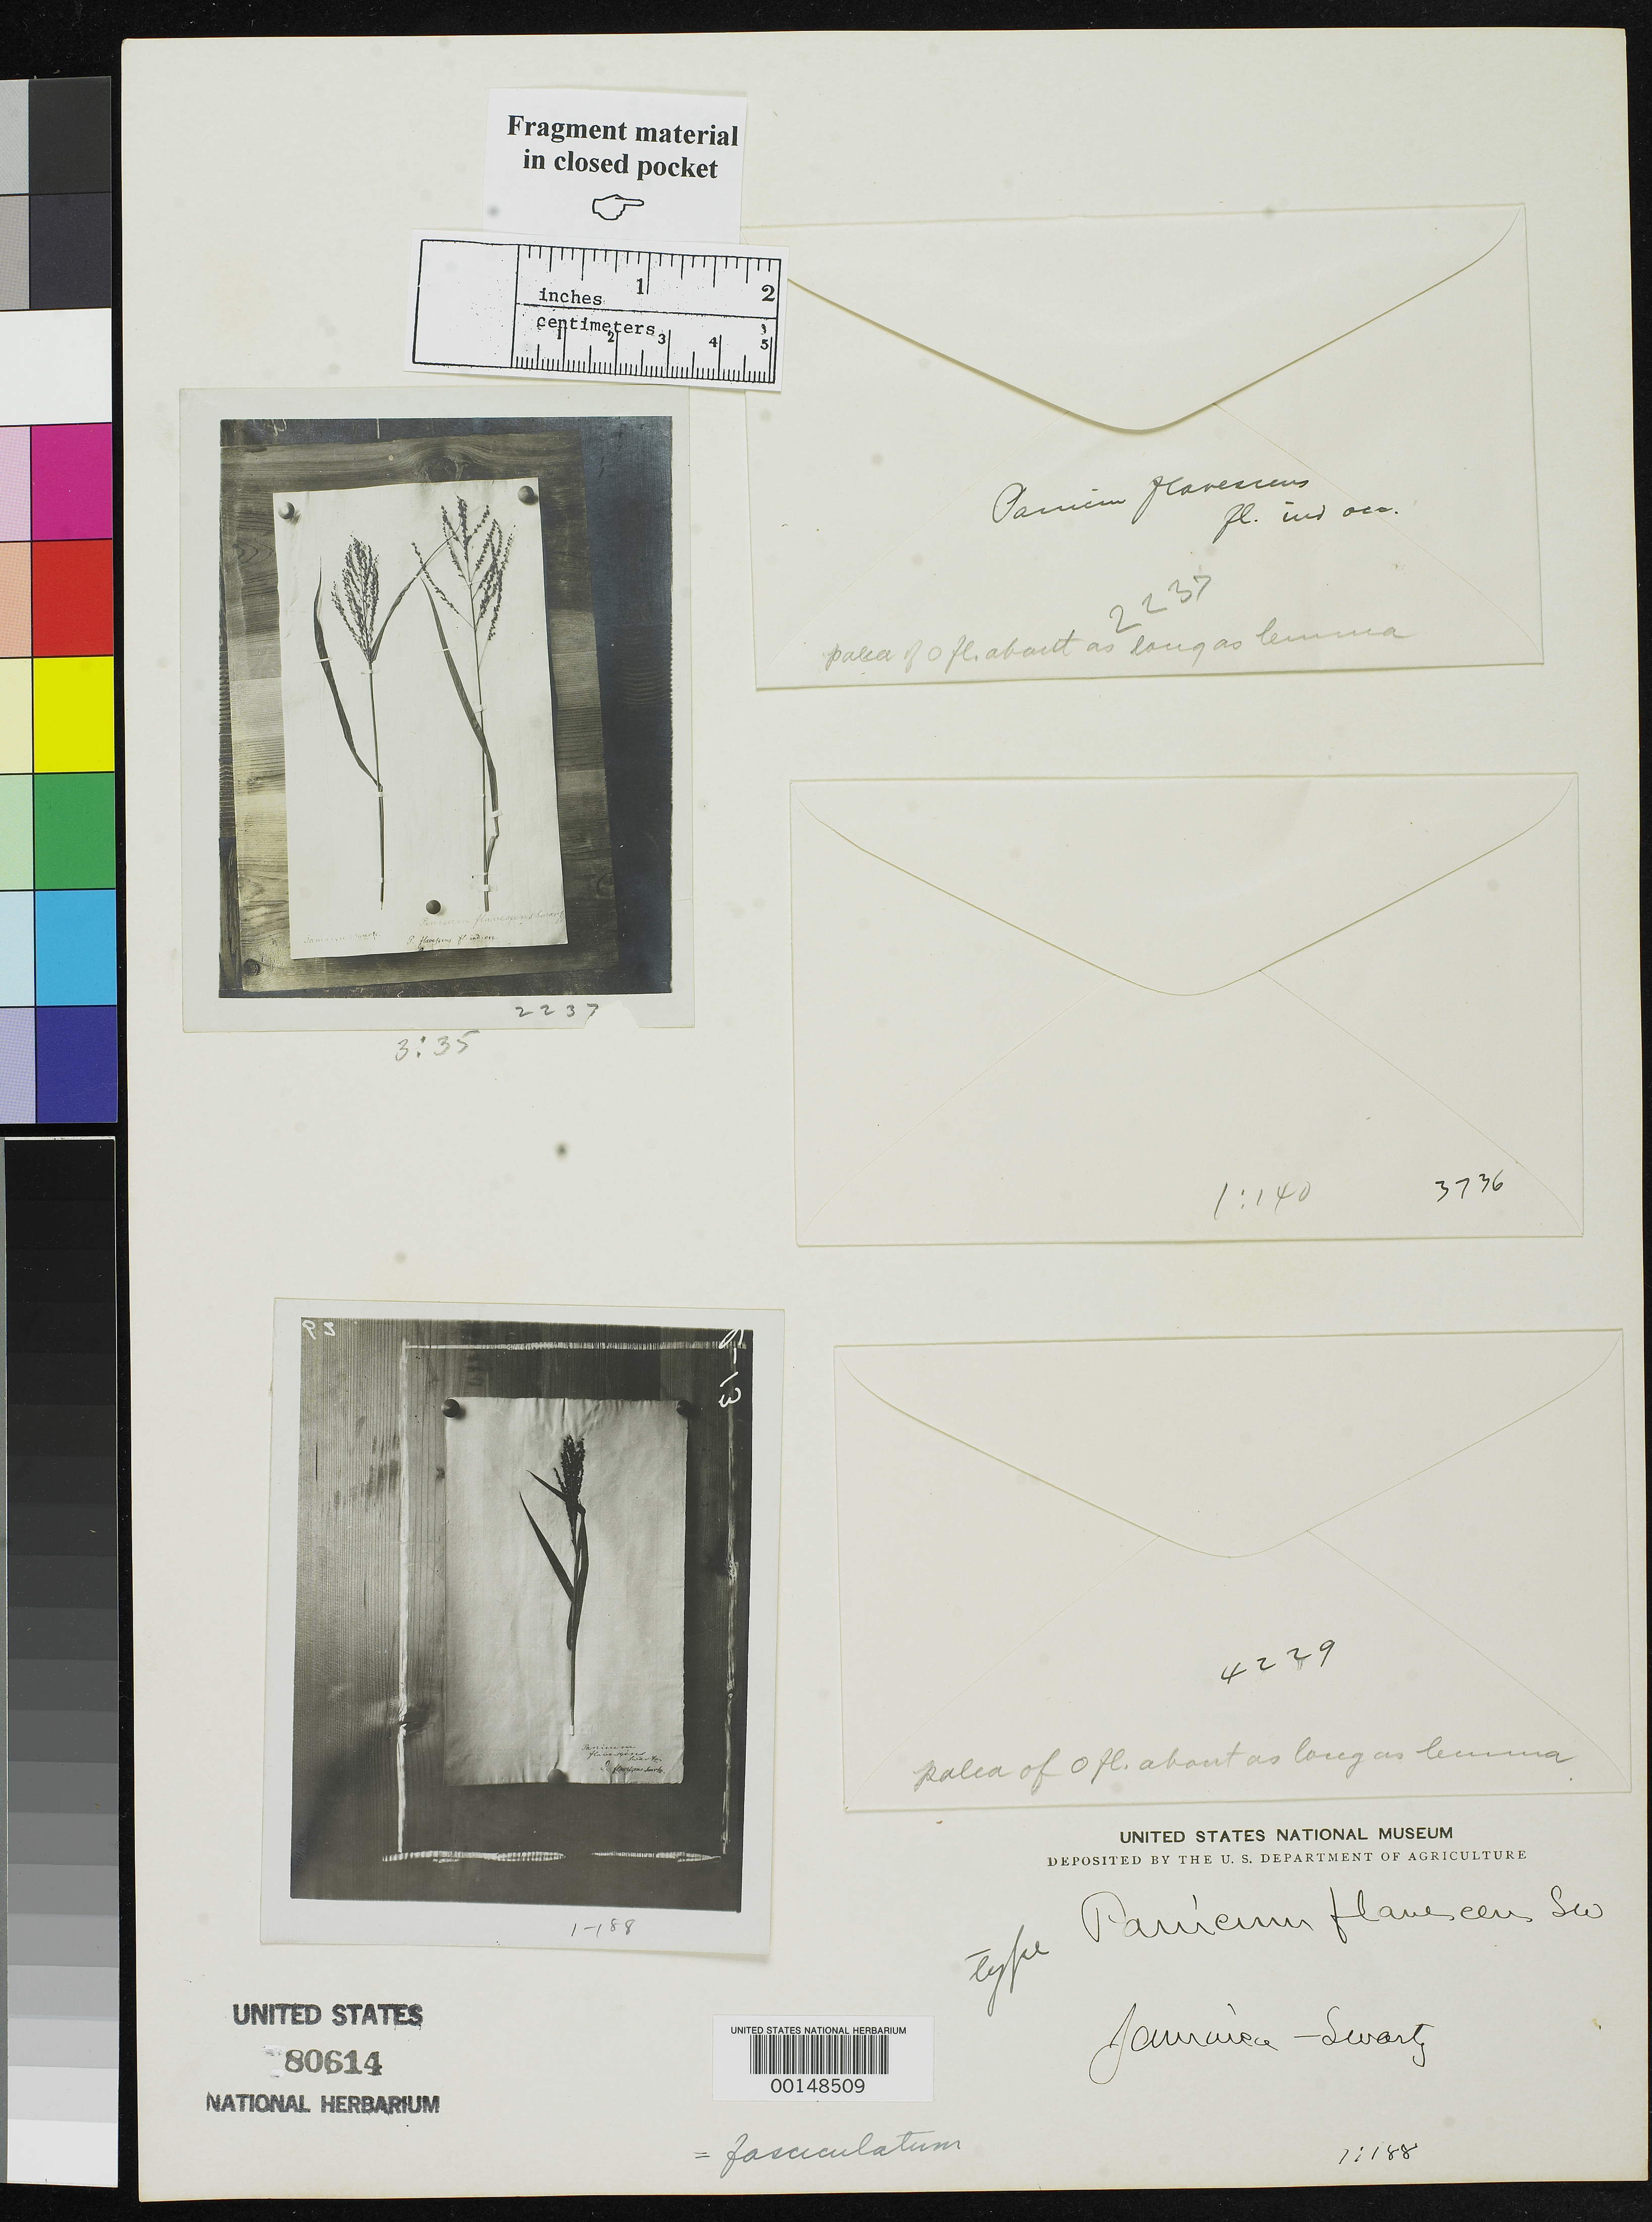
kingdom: Plantae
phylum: Tracheophyta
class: Liliopsida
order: Poales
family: Poaceae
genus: Panicum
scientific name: Panicum flavescens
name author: Sw.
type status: Type Fragment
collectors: O. P. Swartz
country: Jamaica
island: Greater Antilles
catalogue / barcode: US 80614